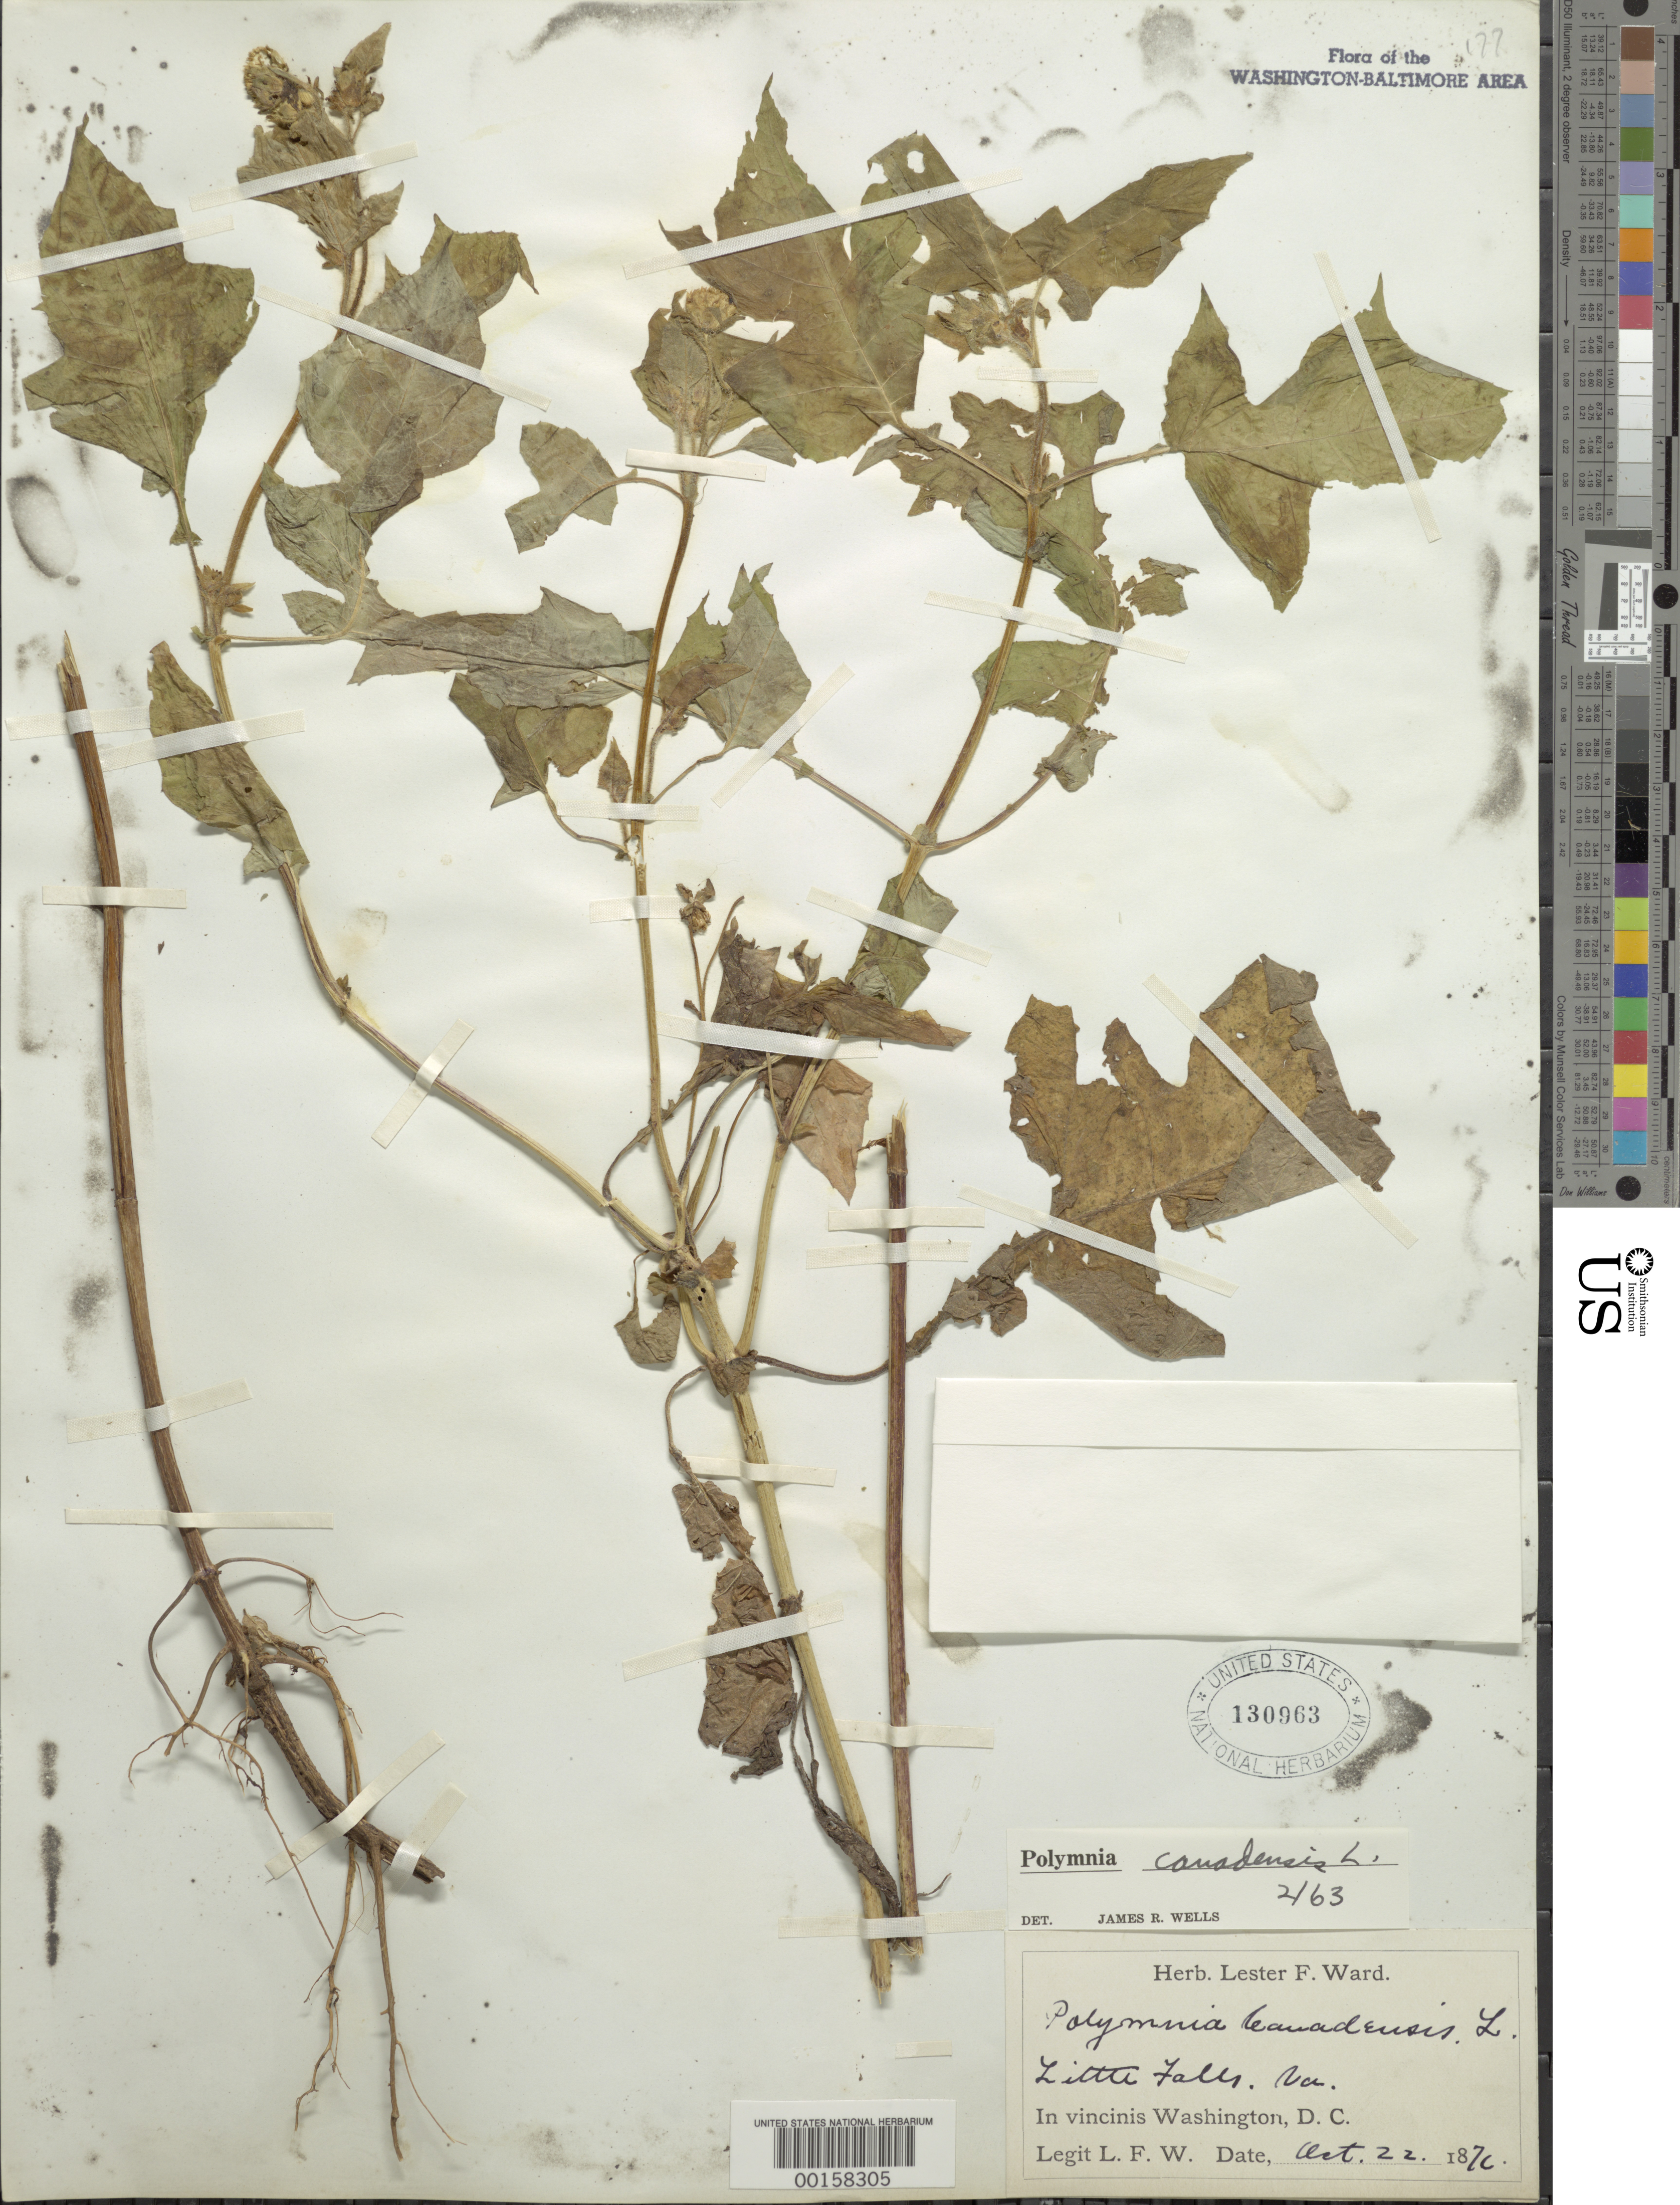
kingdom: Plantae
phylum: Tracheophyta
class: Magnoliopsida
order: Asterales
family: Asteraceae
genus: Polymnia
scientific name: Polymnia canadensis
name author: L.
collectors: L. F. Ward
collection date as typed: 22 Oct 1876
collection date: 1876-10-22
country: United States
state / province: Virginia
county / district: Fairfax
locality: Little Falls C. & O. Canal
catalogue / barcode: US 130963